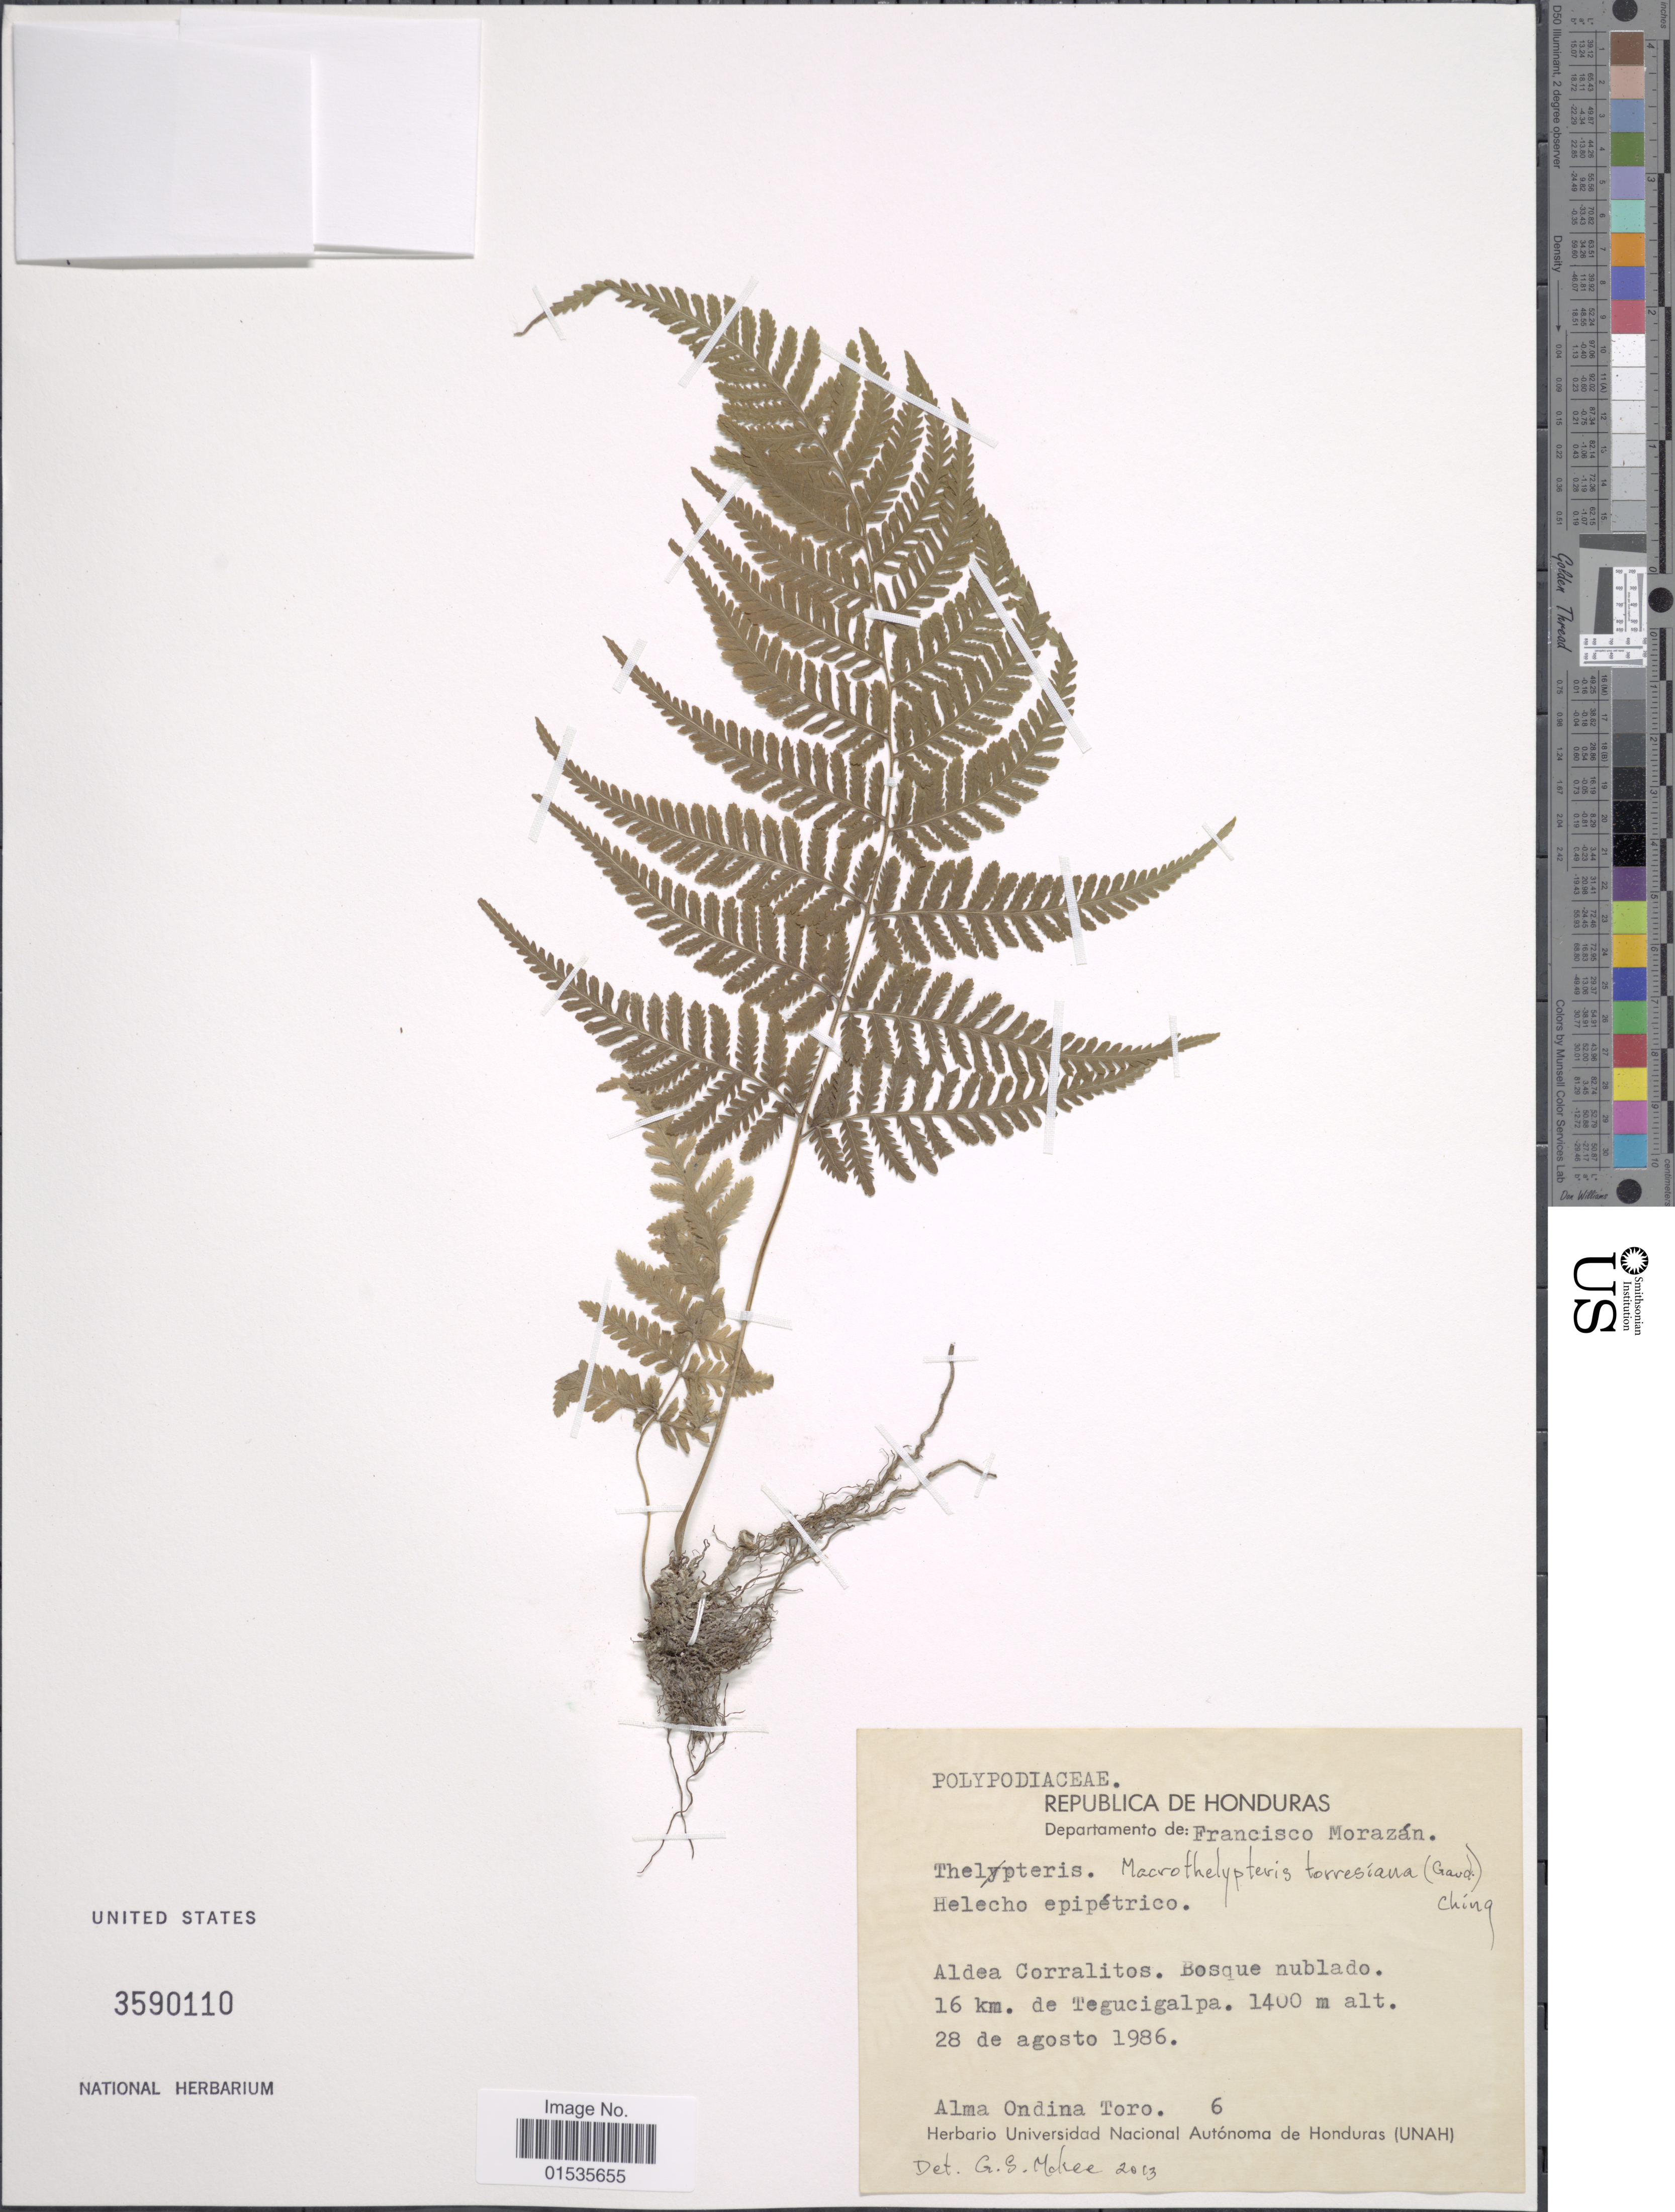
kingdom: Plantae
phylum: Tracheophyta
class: Polypodiopsida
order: Polypodiales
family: Thelypteridaceae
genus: Macrothelypteris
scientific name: Macrothelypteris torresiana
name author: (Gaudich.) Ching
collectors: A. Toro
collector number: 6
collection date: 1986-08-28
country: Honduras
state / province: Fco. Morazán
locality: Republica de Honduras. Departamento de: Francisic Morazon. Aldea Corralitos. Bosque nublado 16 km. de Tegucigalpa.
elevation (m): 1400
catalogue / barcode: US 3590110